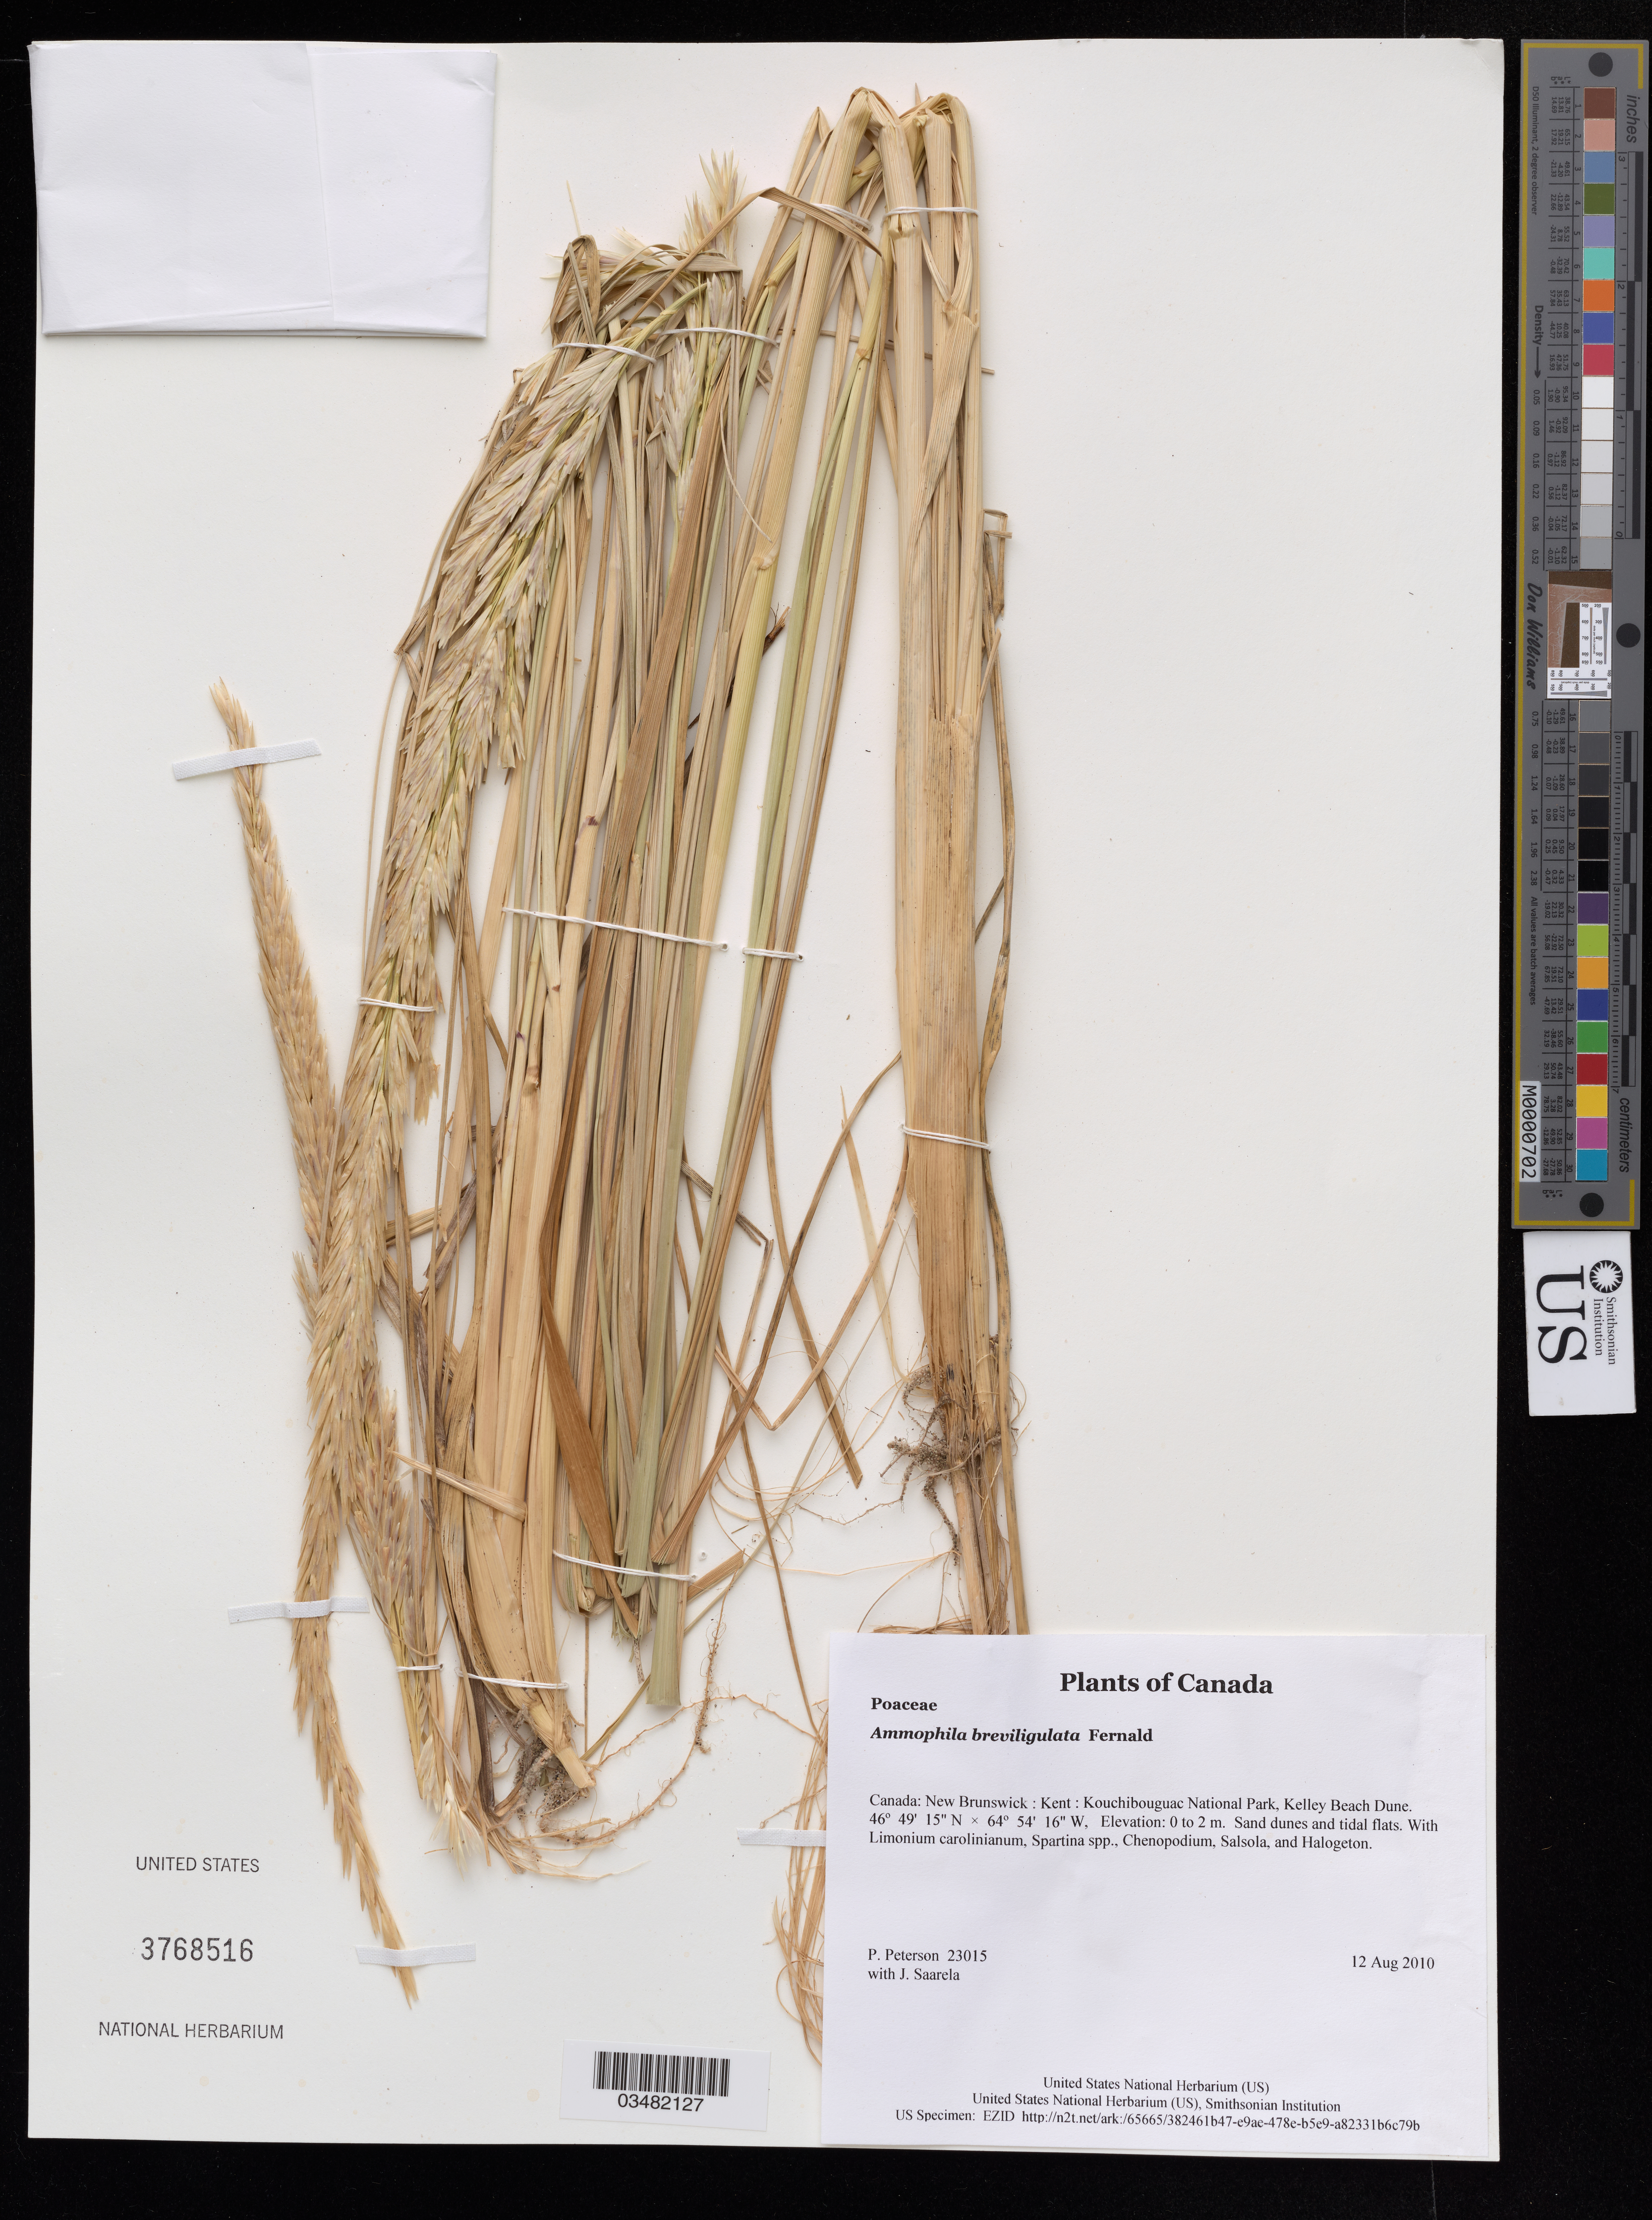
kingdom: Plantae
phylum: Tracheophyta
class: Liliopsida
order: Poales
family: Poaceae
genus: Ammophila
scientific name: Ammophila breviligulata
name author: Fernald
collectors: P. M. Peterson & J. Saarela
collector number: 23015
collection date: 2010-08-12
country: Canada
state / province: New Brunswick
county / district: Kent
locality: Kouchibouguac National Park, Kelley Beach Dune.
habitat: Sand dunes and tidal flats.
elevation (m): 0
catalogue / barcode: US 3768516